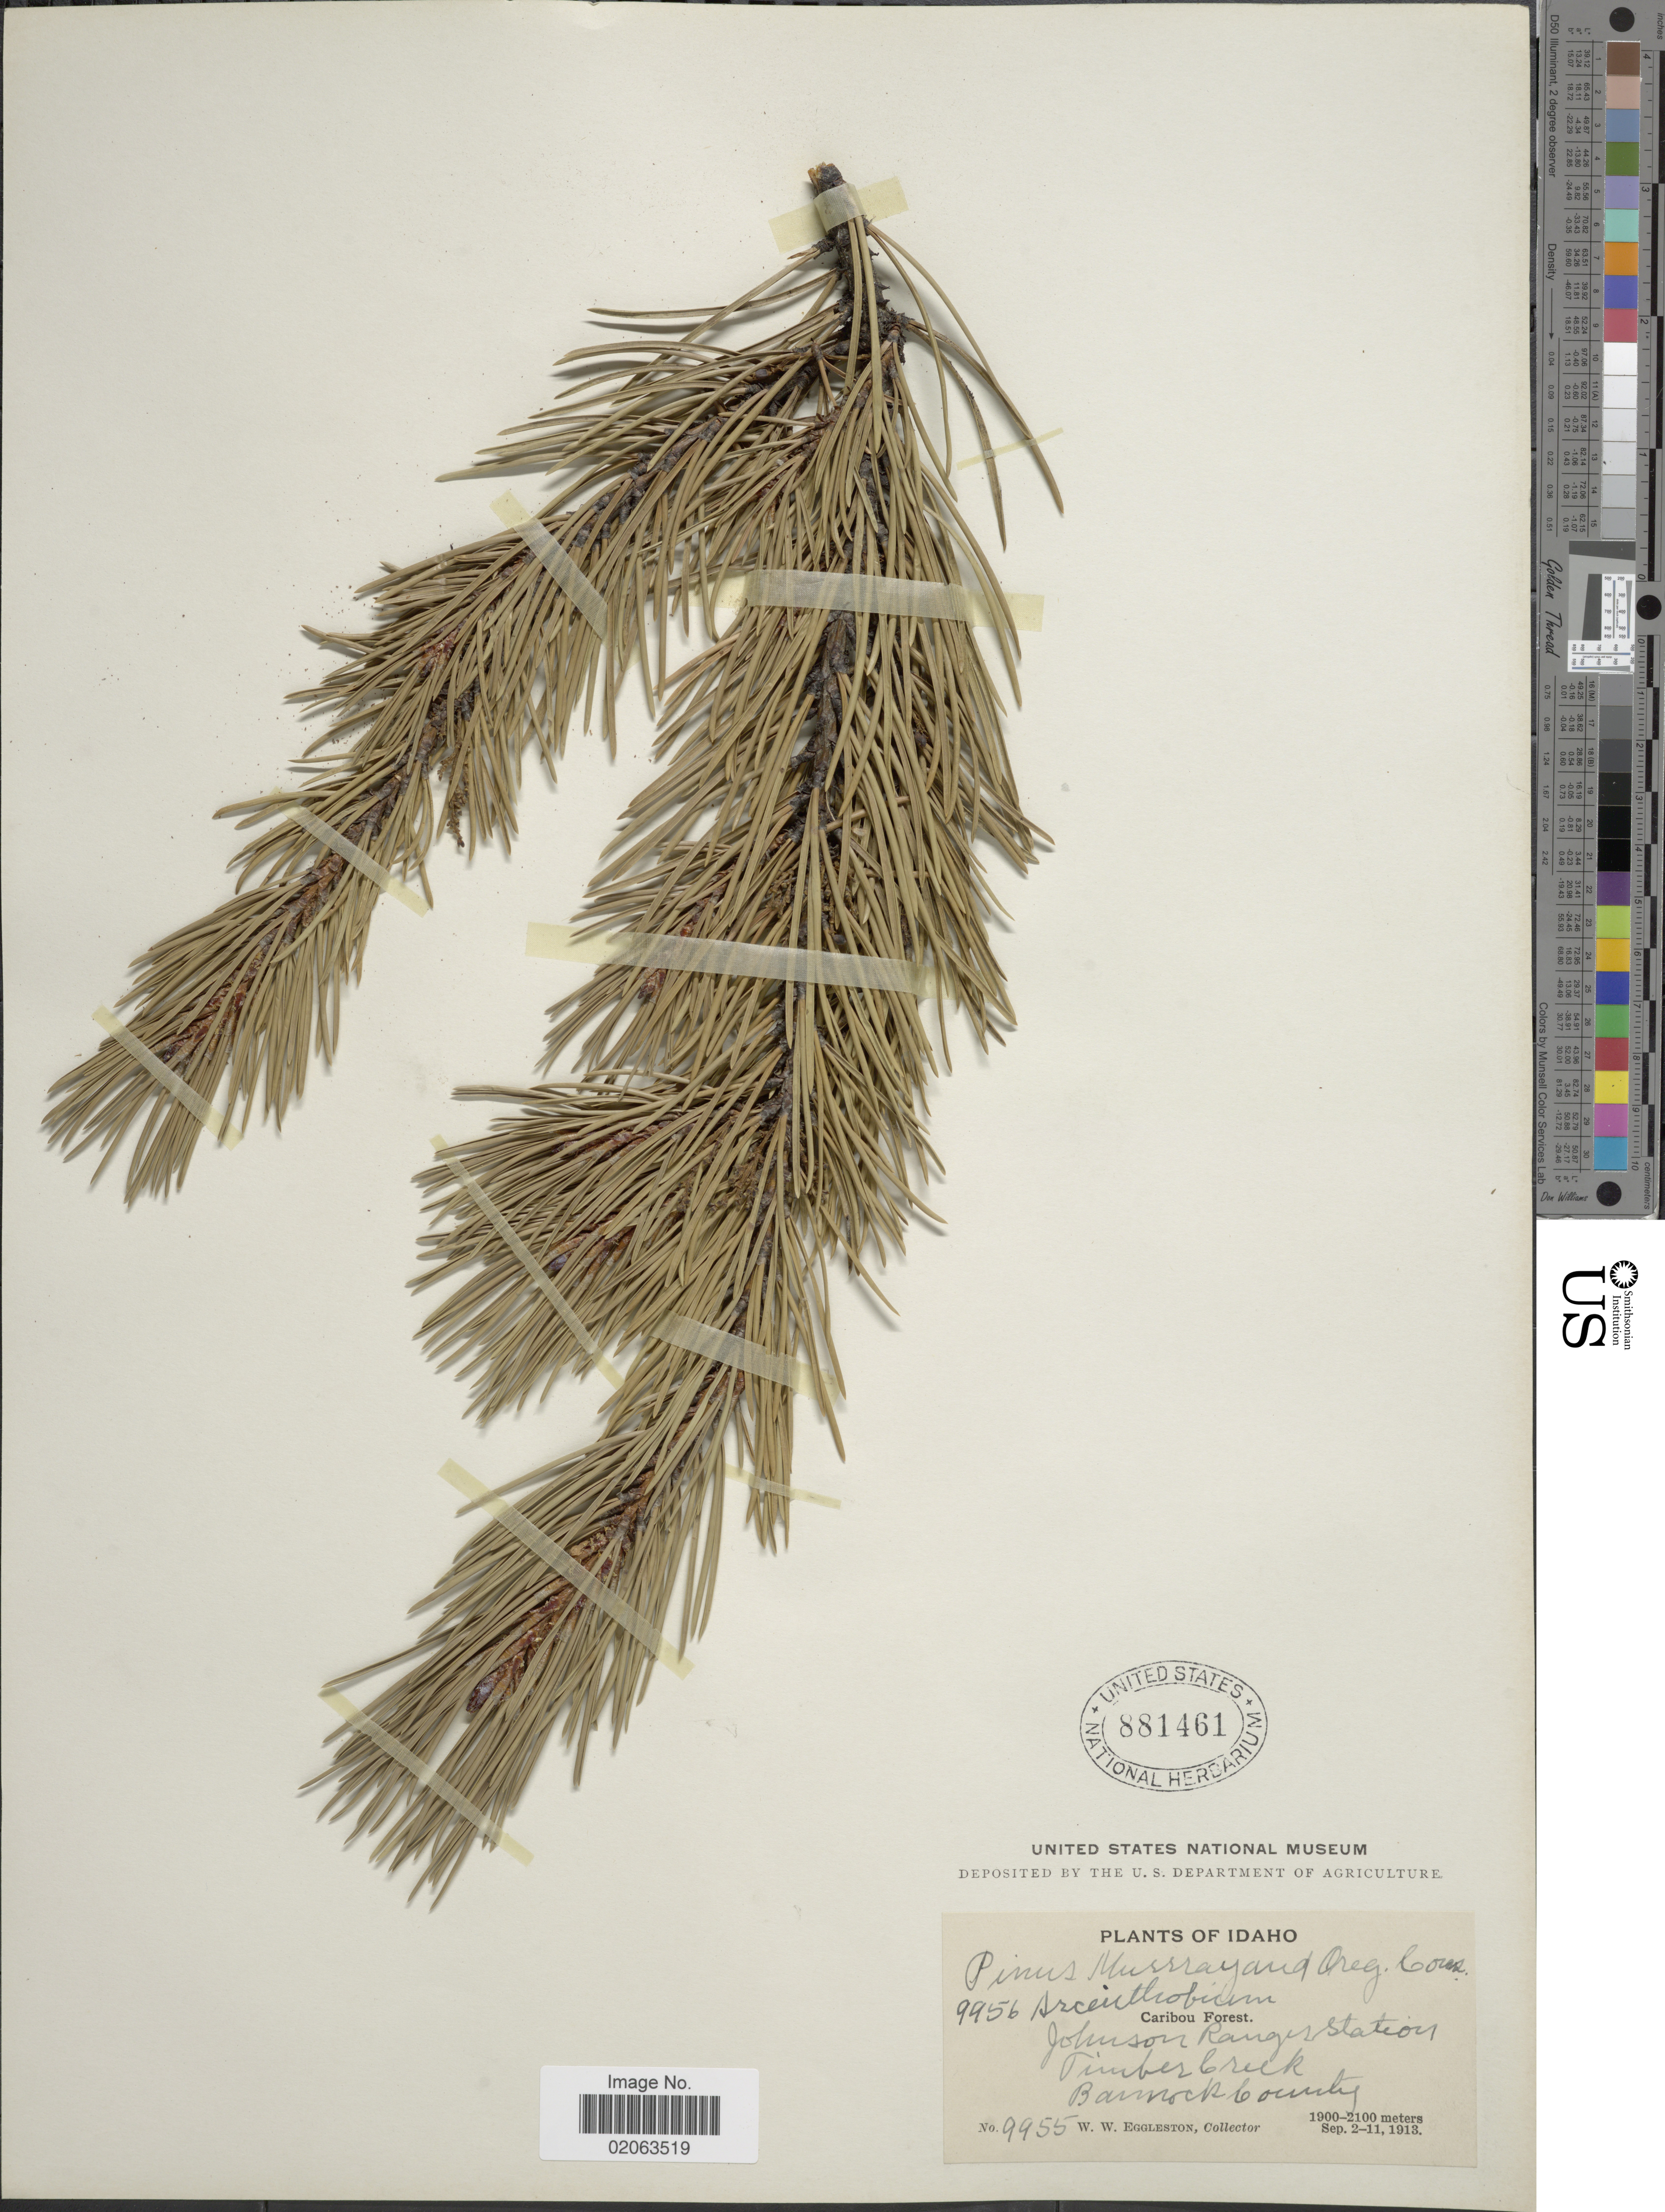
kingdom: Plantae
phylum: Tracheophyta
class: Pinopsida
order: Pinales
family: Pinaceae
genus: Pinus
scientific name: Pinus contorta var. latifolia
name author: Engelm. ex S. Watson in C. King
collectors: W. W. Eggleston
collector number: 9955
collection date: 1913-09-02/1913-09-11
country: United States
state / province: Idaho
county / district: Bannock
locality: Caribou Forest, Johnson Range Station, Timber Creek.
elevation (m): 1900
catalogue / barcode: US 881461